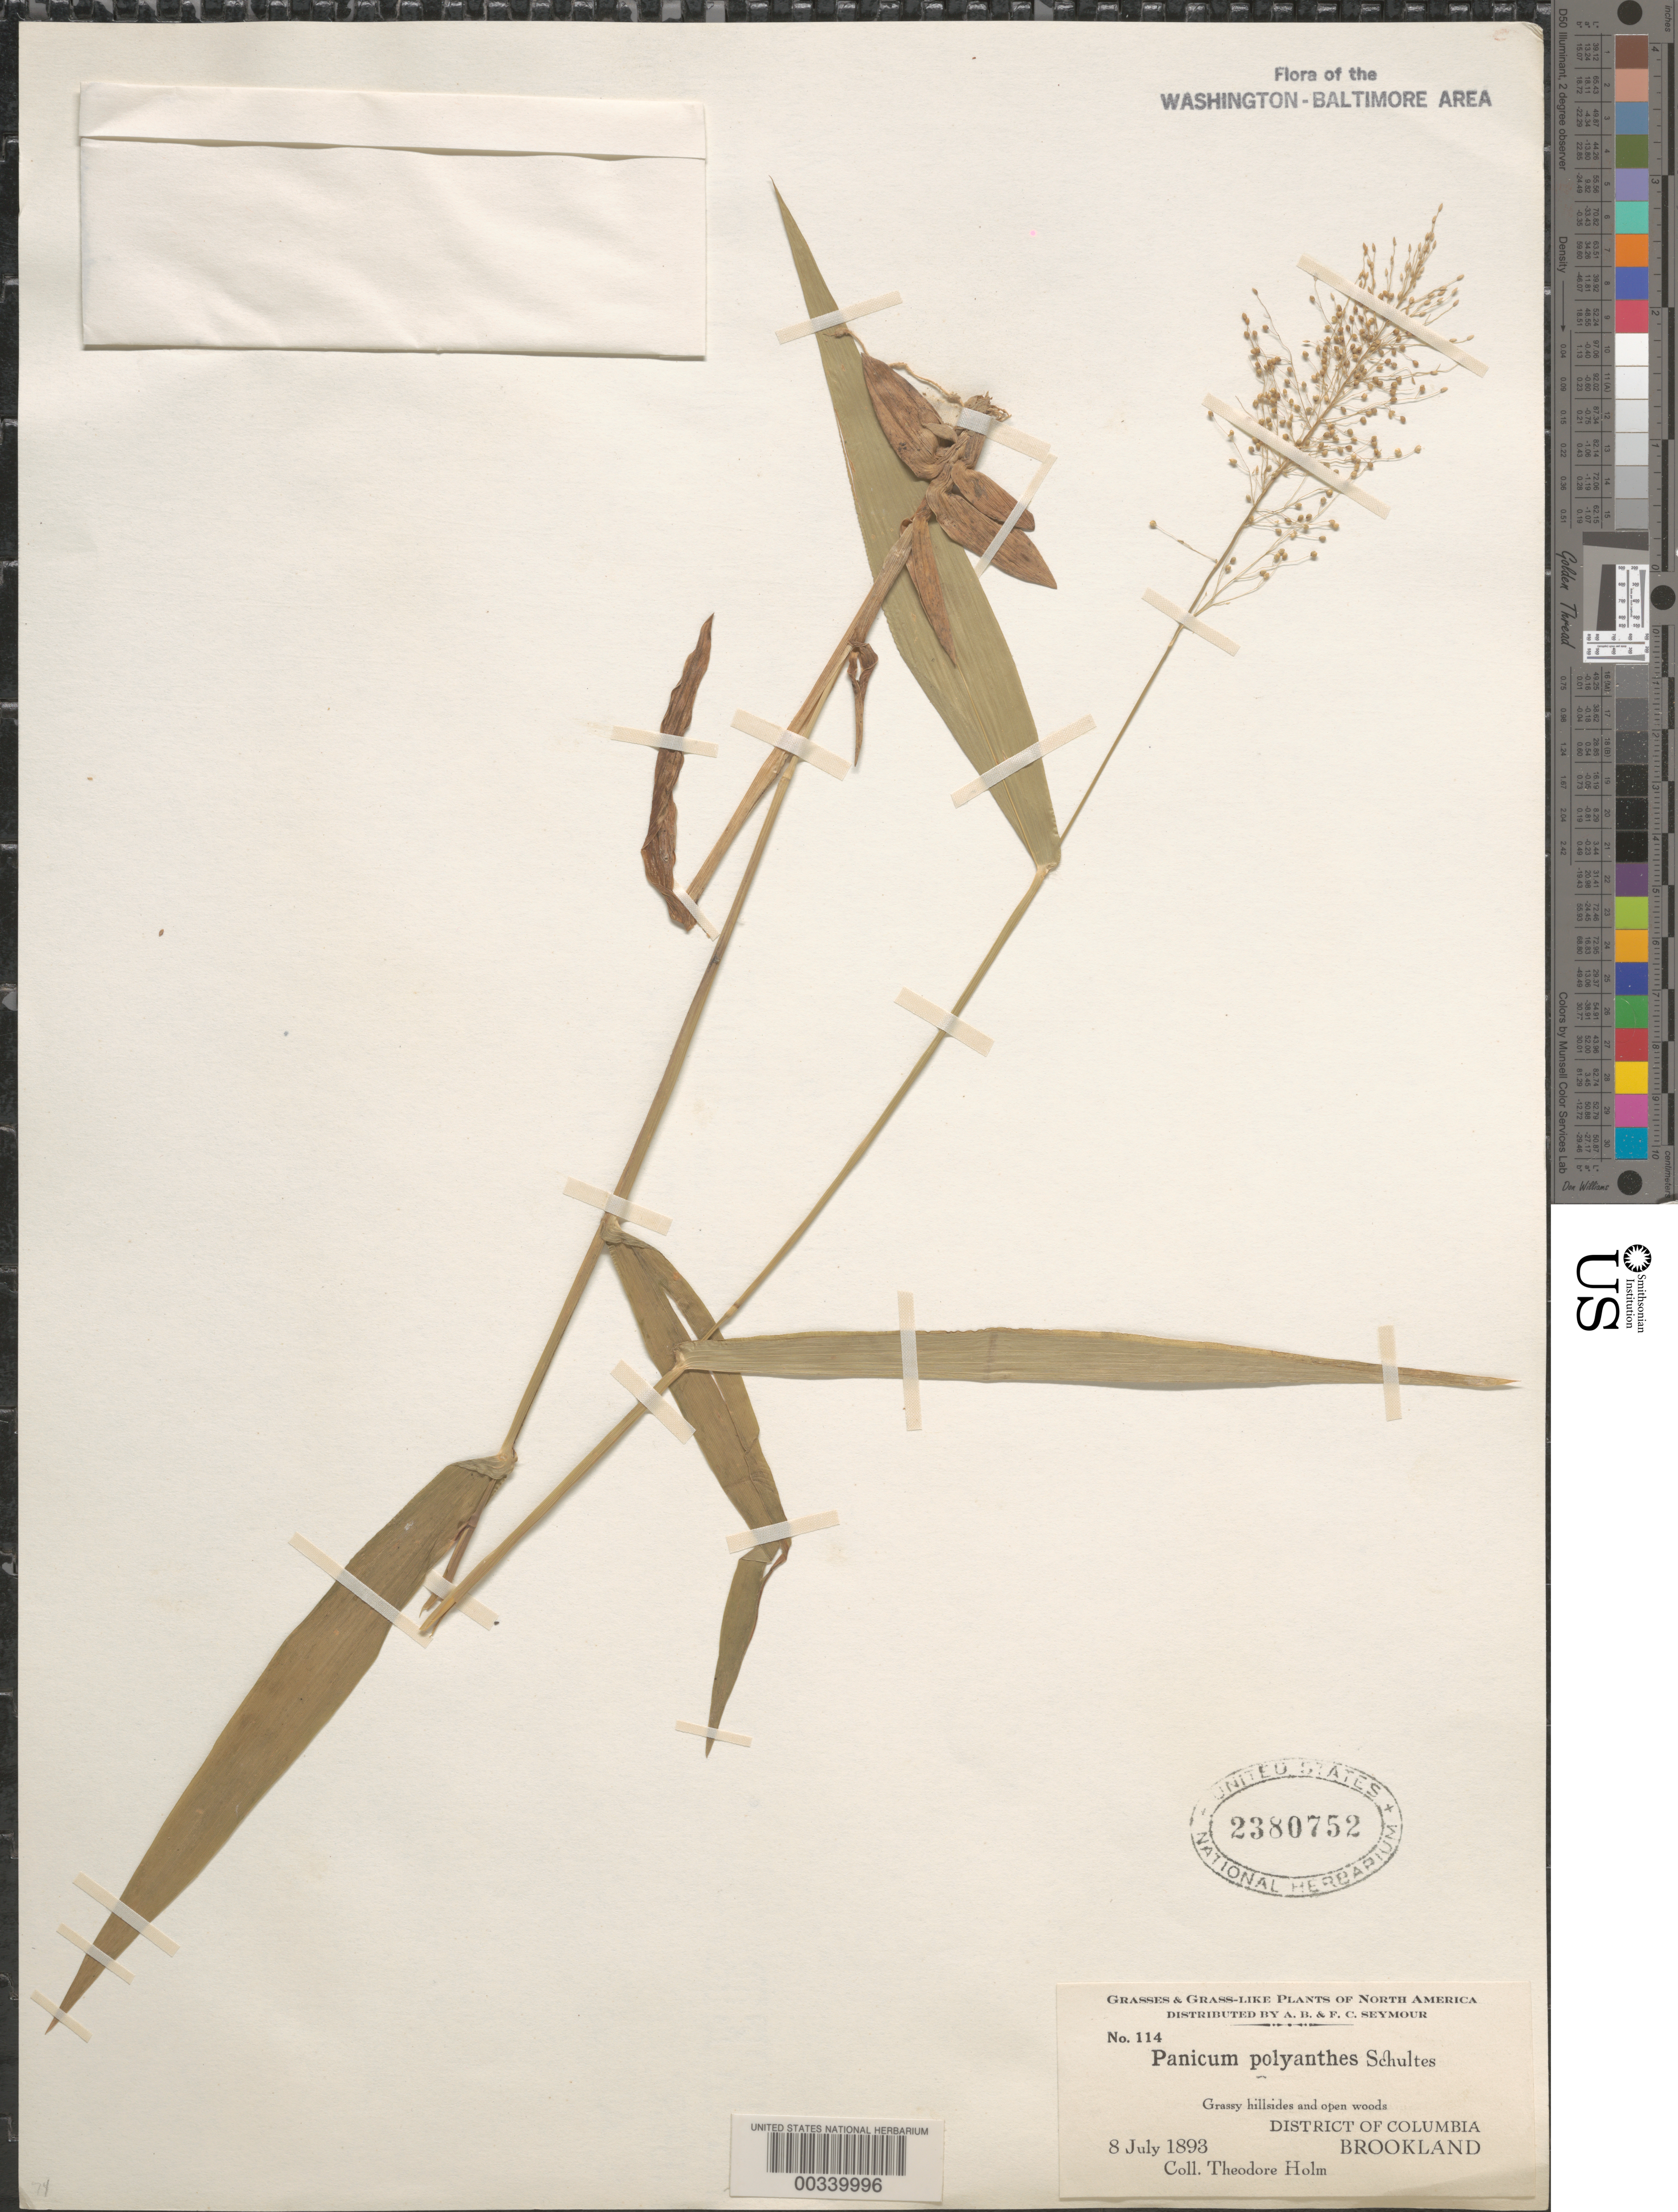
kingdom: Plantae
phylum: Tracheophyta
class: Liliopsida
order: Poales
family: Poaceae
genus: Dichanthelium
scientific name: Dichanthelium sphaerocarpon var. isophyllum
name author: (Scribn.) Gould & C.A. Clark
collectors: T. Holm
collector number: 114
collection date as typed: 08 Jul 1893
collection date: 1893-07-08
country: United States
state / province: District of Columbia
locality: Brookland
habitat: Grassy hillsides and open woods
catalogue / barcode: US 2380752